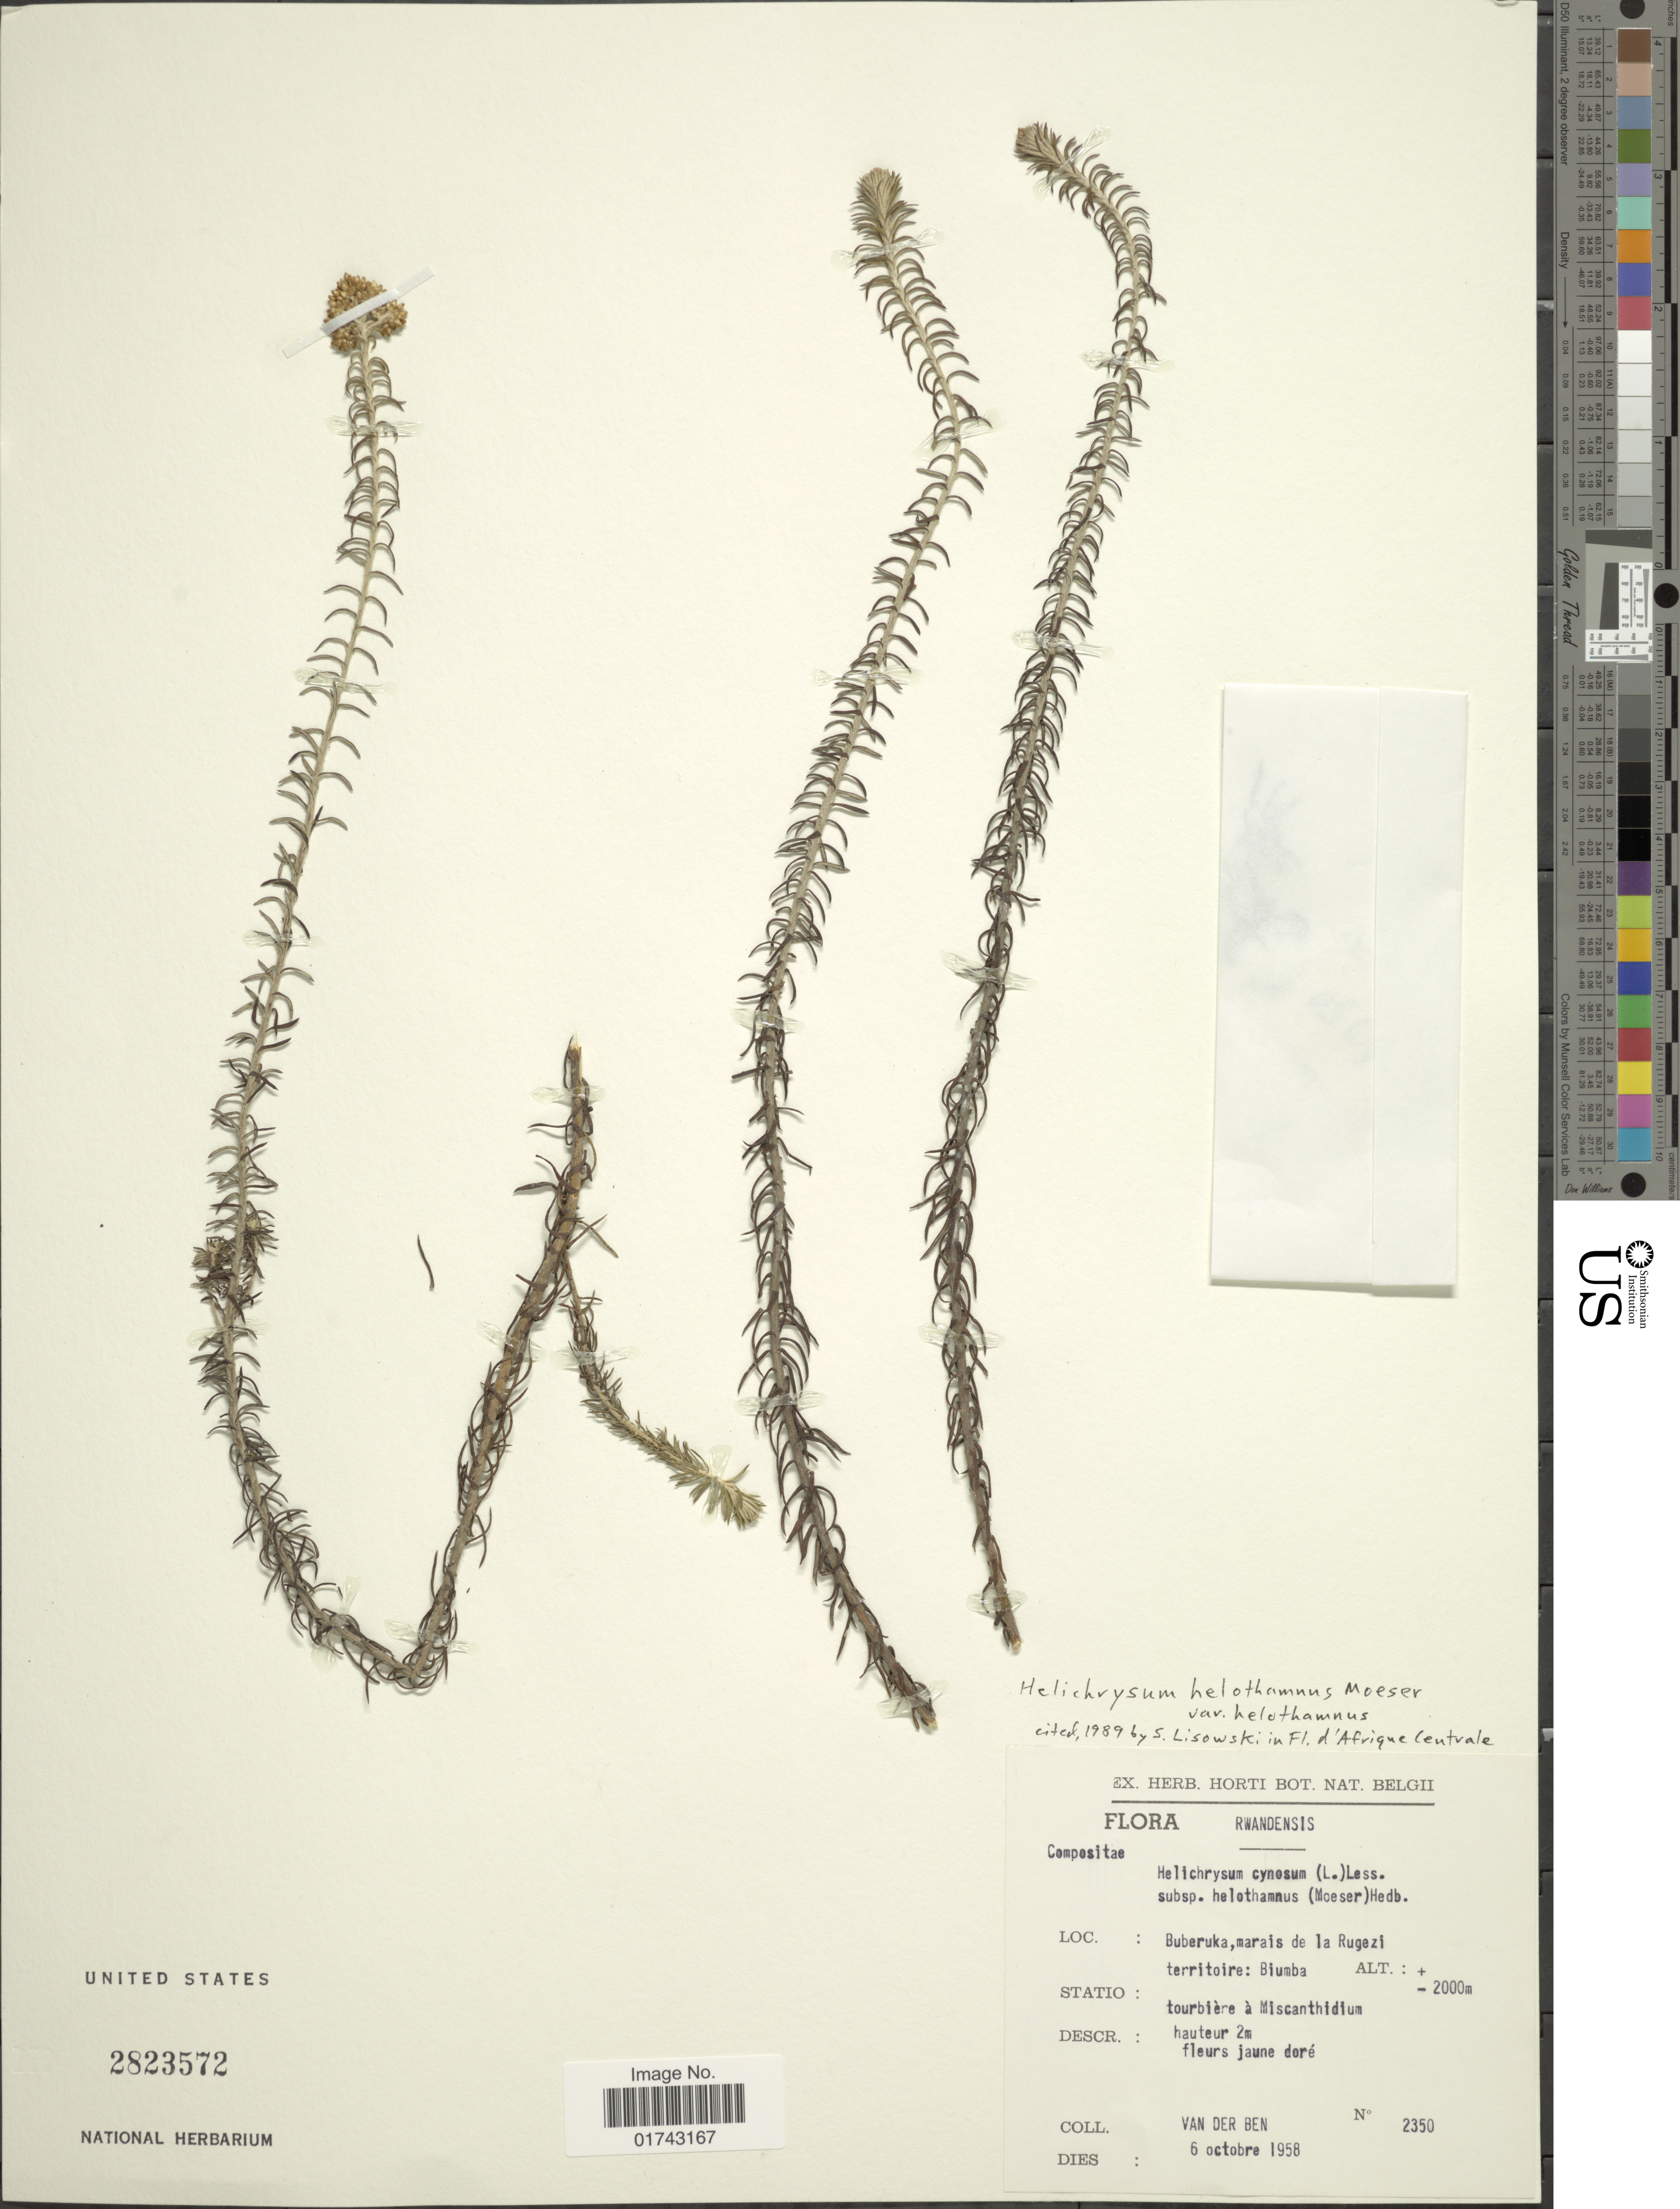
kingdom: Plantae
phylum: Tracheophyta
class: Magnoliopsida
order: Asterales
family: Asteraceae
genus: Helichrysum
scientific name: Helichrysum helothamnus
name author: Moeser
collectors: D. Van Der Ben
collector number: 2350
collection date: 1958-10-06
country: Rwanda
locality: Buberuka, marais de la Rugezei territoire: Biumba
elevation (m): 2000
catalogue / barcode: US 2823572